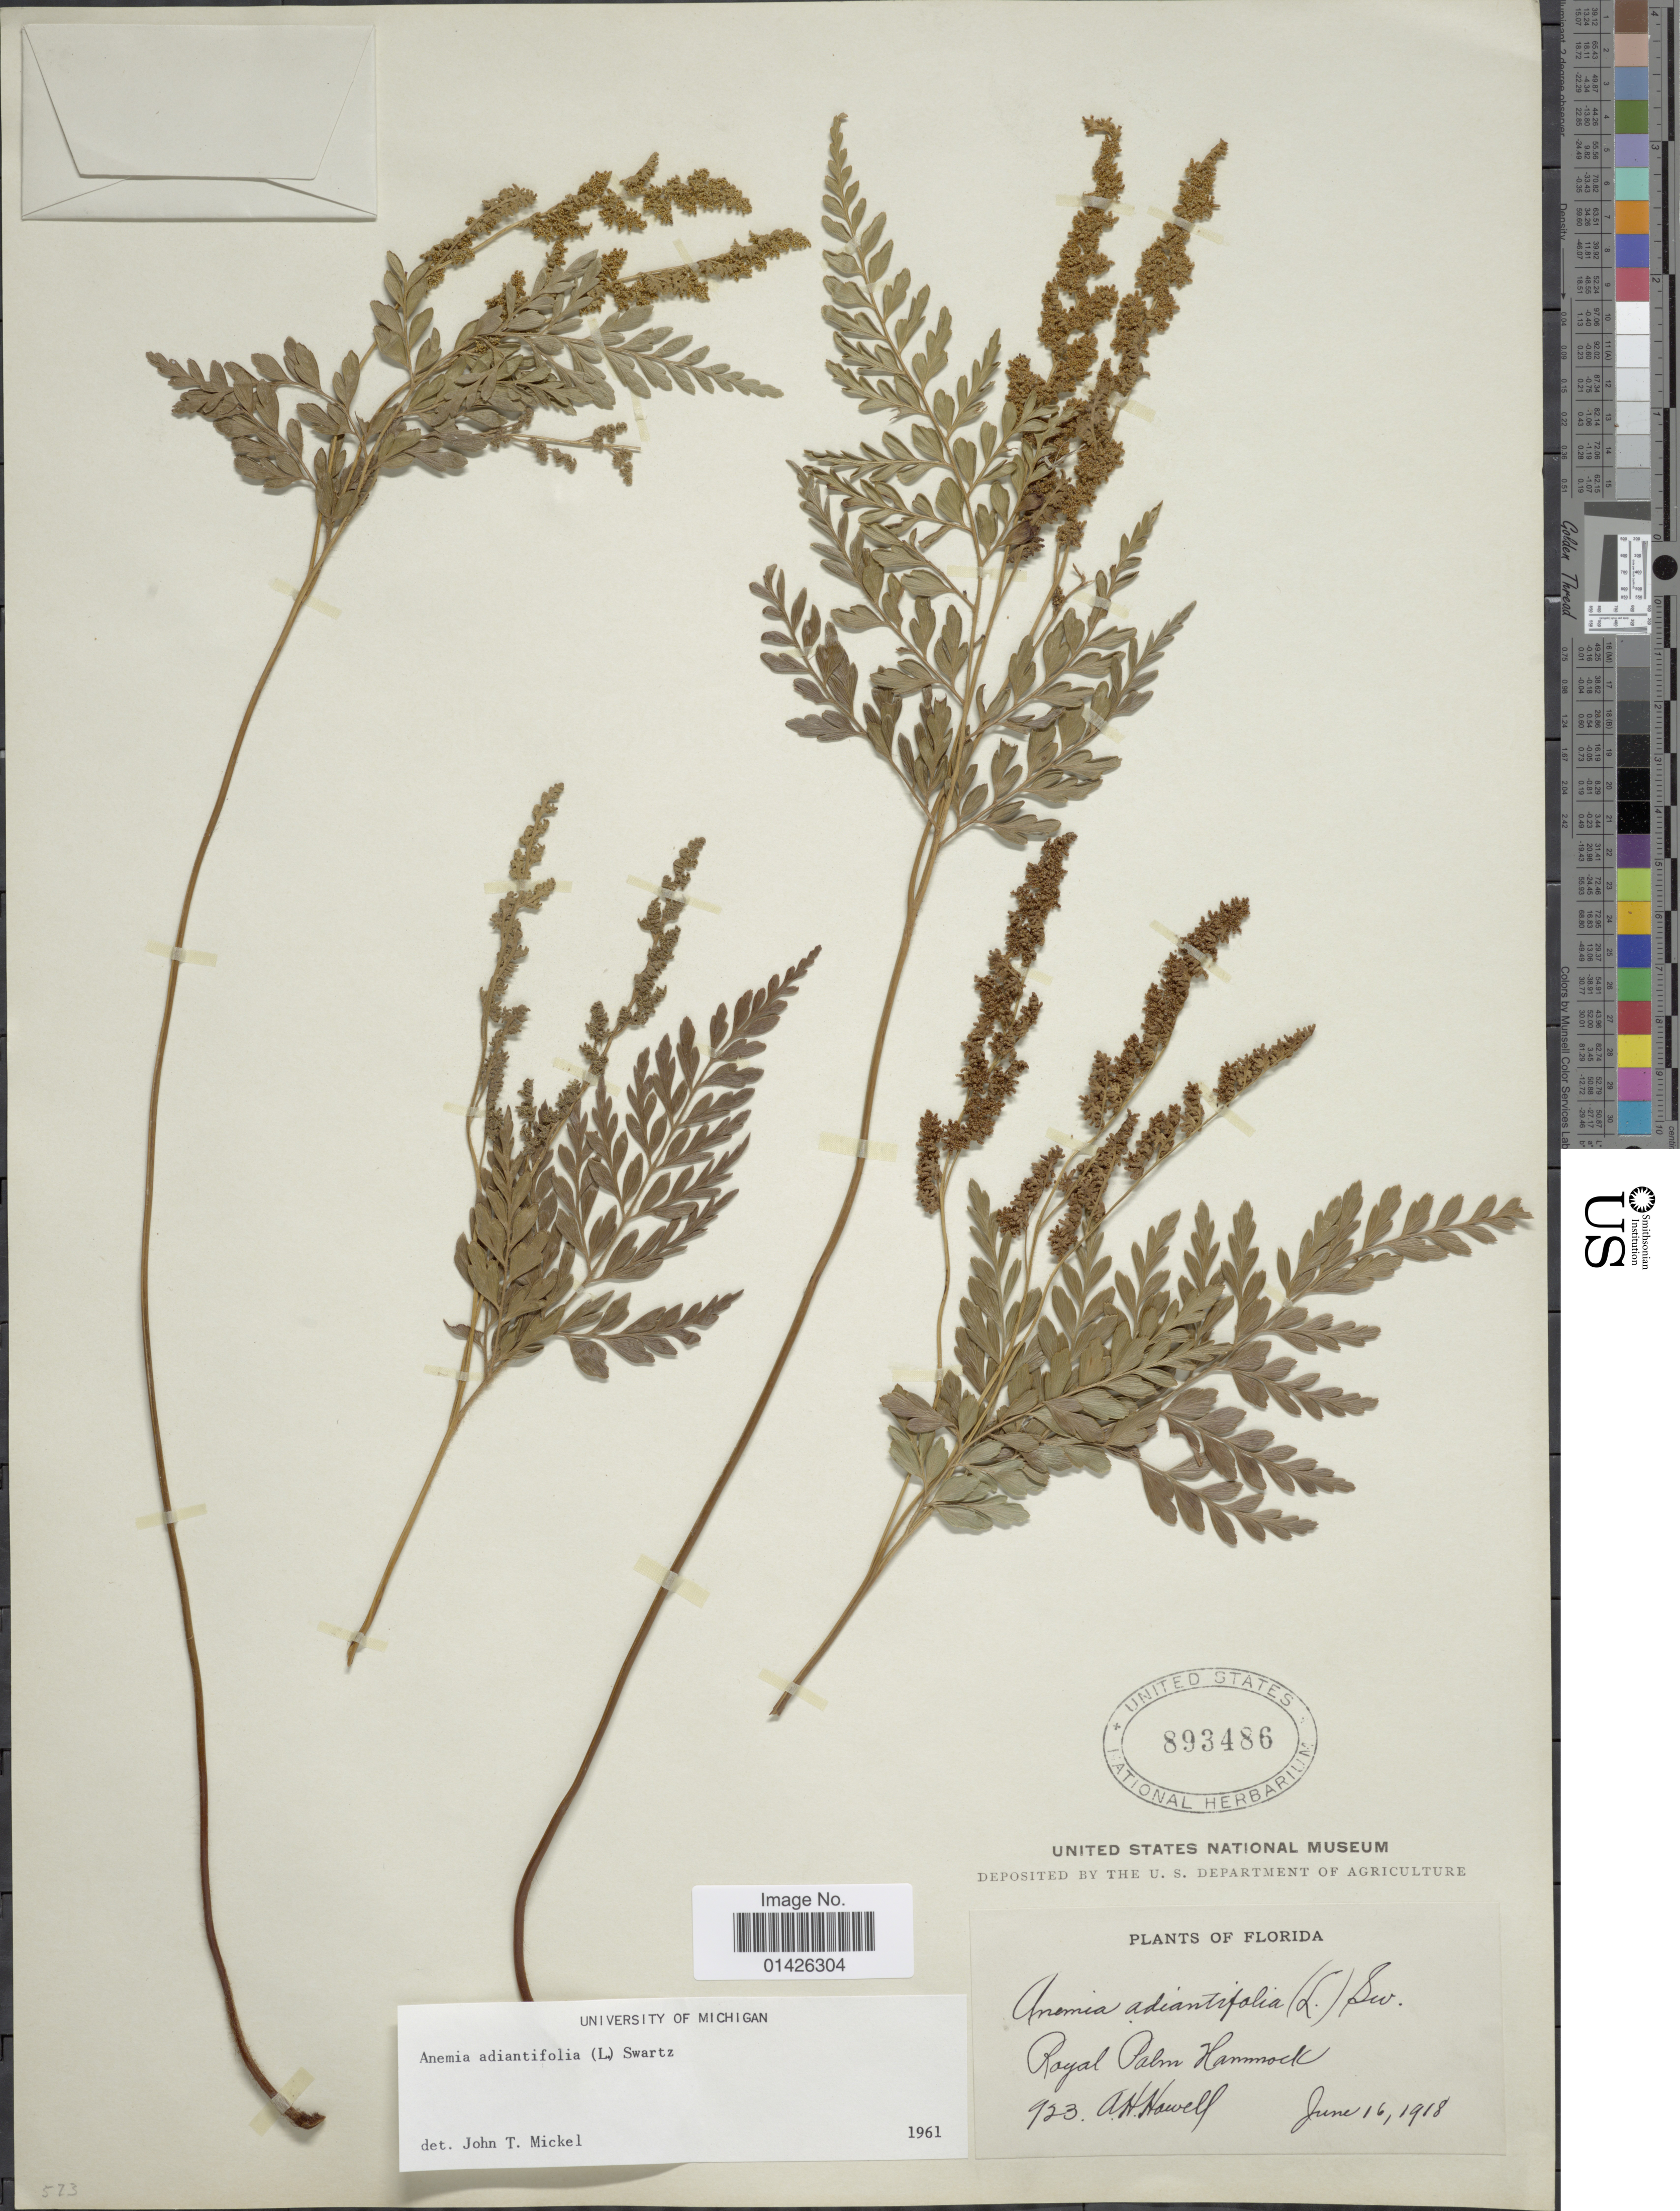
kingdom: Plantae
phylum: Tracheophyta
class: Polypodiopsida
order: Schizaeales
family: Anemiaceae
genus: Anemia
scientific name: Anemia adiantifolia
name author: (L.) Sw.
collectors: A. Howell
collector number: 923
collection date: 1918-06-16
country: United States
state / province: Florida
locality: Royal Palm Hammock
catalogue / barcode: US 893486